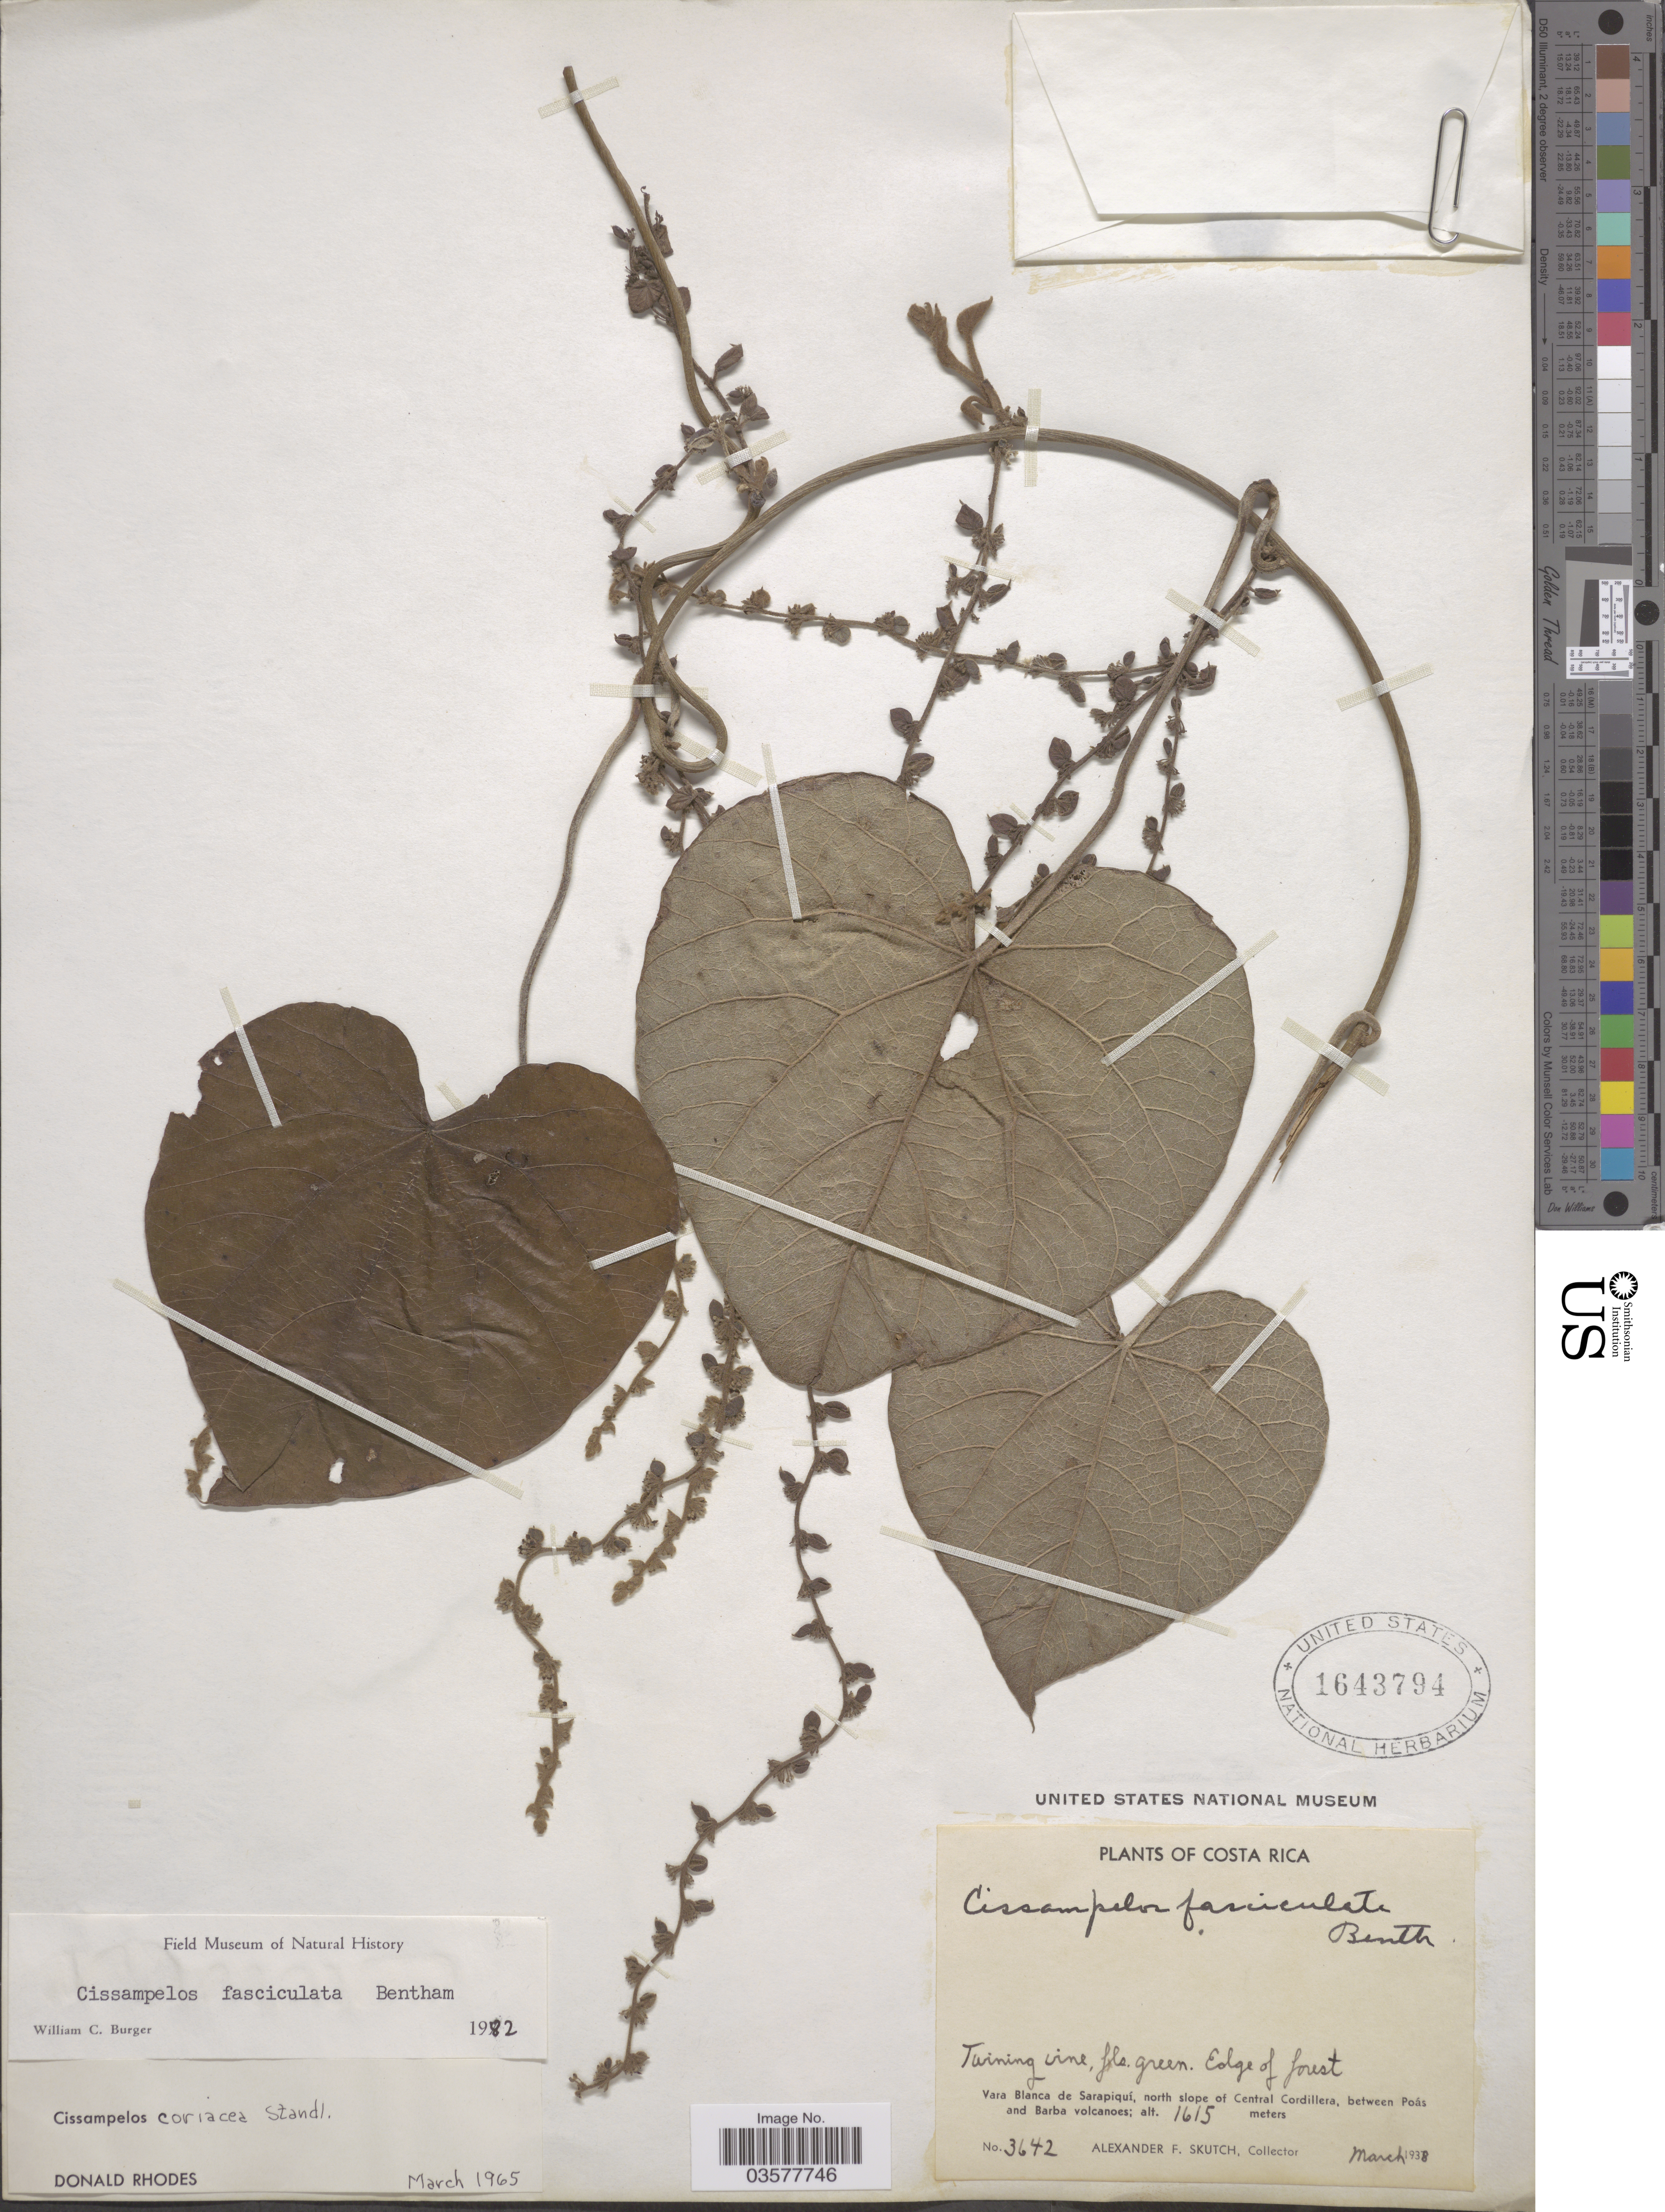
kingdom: Plantae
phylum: Tracheophyta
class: Magnoliopsida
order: Ranunculales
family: Menispermaceae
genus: Cissampelos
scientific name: Cissampelos fasciculata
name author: Benth.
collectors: A. F. Skutch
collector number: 3642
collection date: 1938-03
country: Costa Rica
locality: Edge of forest. Vara Blanca de Sarapiquí, north slope of Central Cordillera, between Poás and Barba volcanoes.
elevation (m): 1615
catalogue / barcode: US 1643794